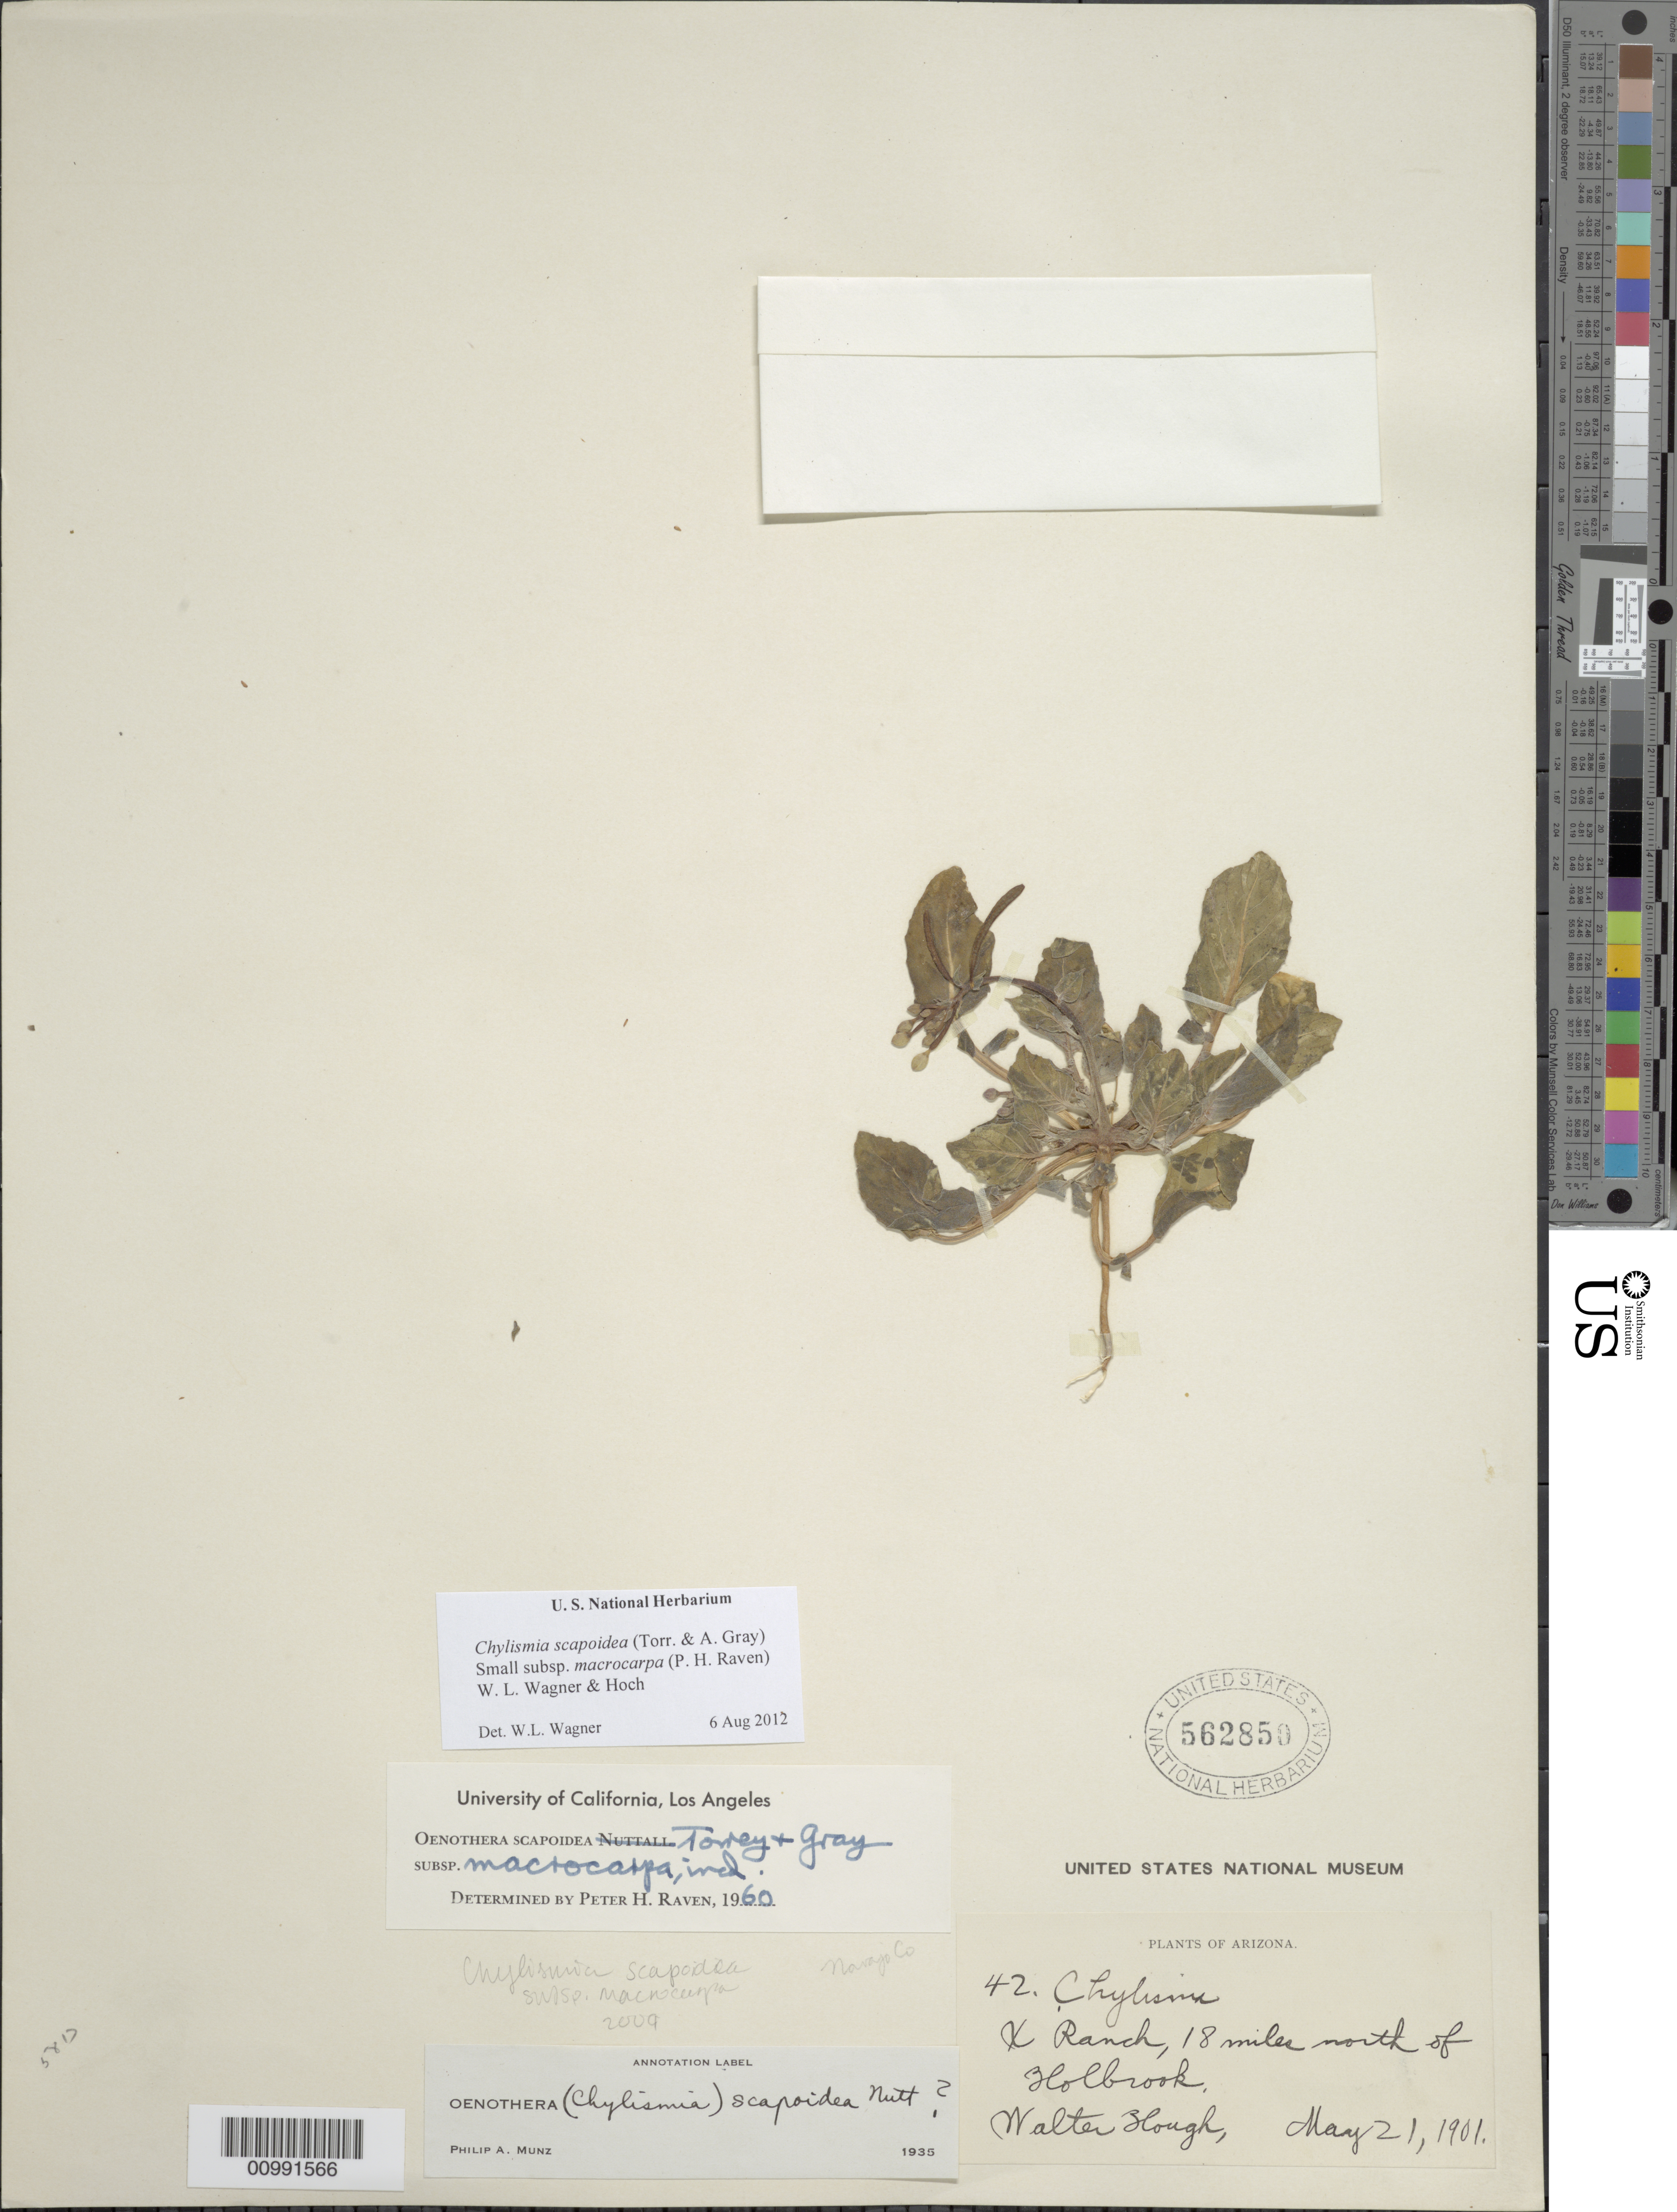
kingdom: Plantae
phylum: Tracheophyta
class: Magnoliopsida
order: Myrtales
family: Onagraceae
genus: Chylismia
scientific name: Chylismia scapoidea subsp. macrocarpa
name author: (P.H. Raven) W.L. Wagner & Hoch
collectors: W. Hough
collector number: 42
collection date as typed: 21 May 1901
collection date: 1901-05-21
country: United States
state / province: Arizona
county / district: Navajo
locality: X Ranch, 18 miles N of Holbrook.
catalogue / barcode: US 562850